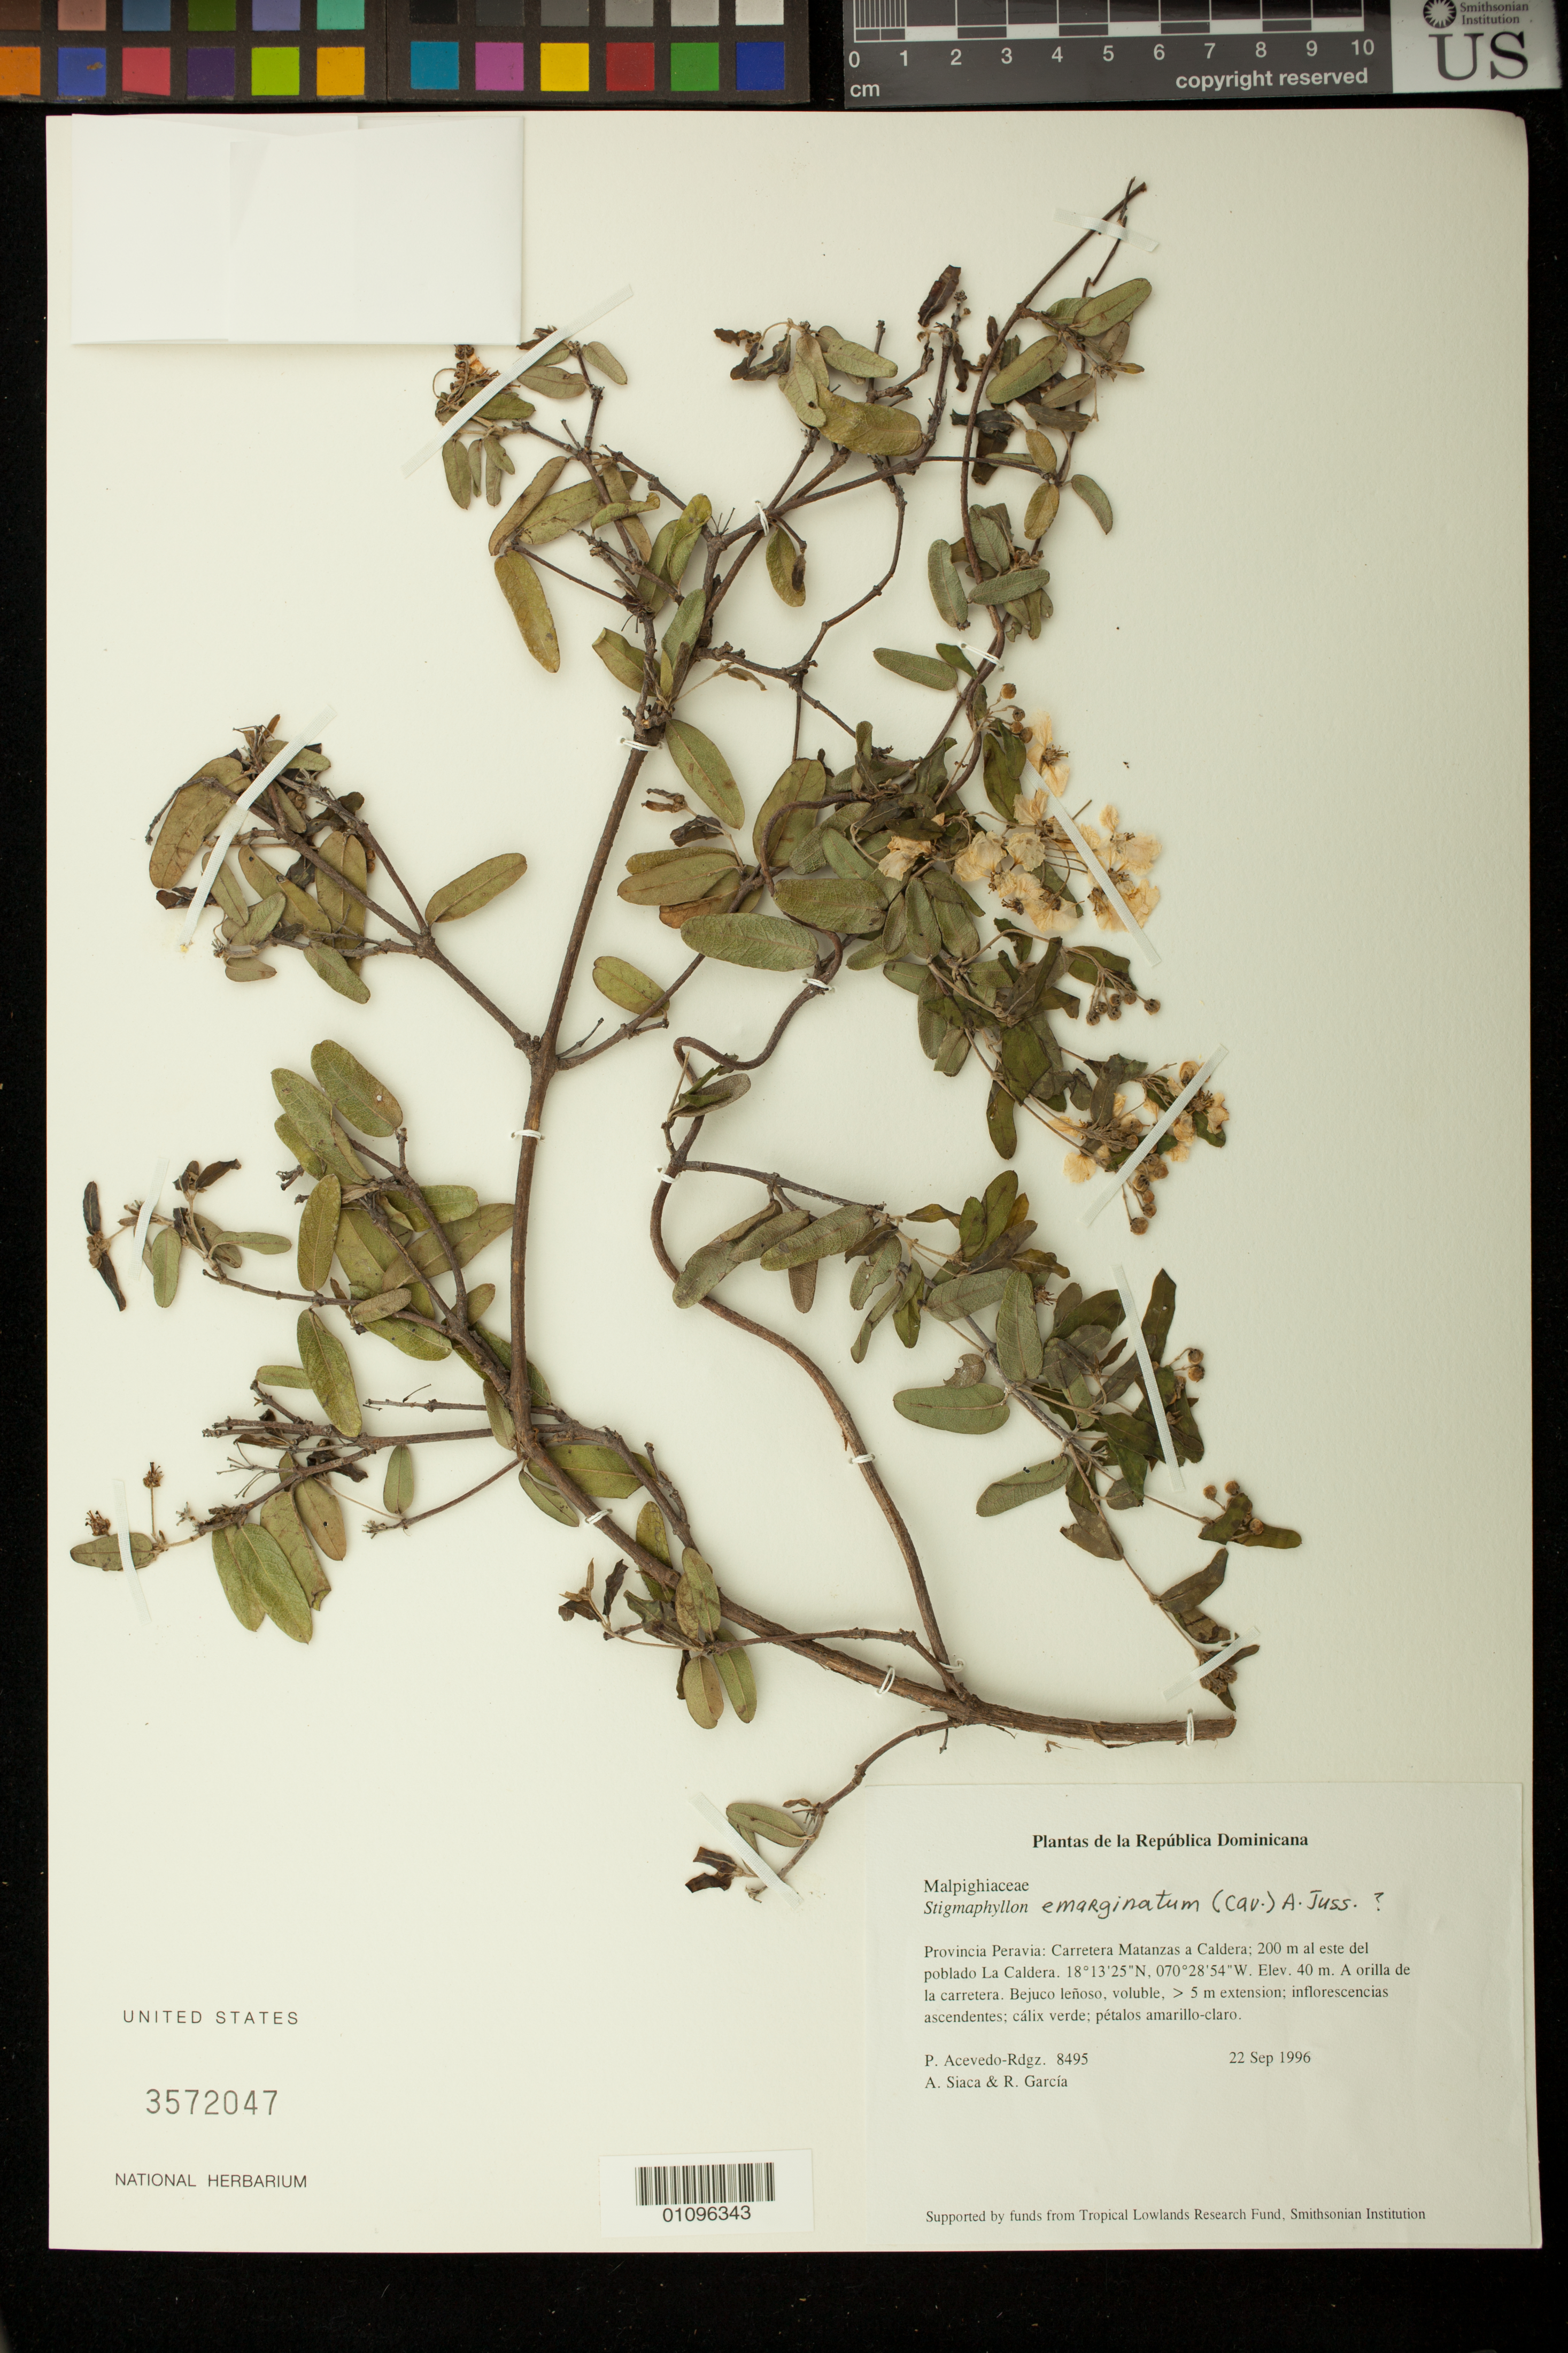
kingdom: Plantae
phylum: Tracheophyta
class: Magnoliopsida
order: Malpighiales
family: Malpighiaceae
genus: Stigmaphyllon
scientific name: Stigmaphyllon emarginatum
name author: (Cav.) A. Juss.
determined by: Acevedo-Rodríguez, P., (BOT), Smithsonian Institution - National Museum of Natural History (UNITED STATES)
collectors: P. Acevedo-Rodr., A. Siaca & R. G. García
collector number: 8495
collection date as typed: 22 Sep 1996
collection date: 1996-09-22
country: Dominican Republic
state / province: Peravia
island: Hispaniola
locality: Carretera Matanzas a Caldera; 200 m al este del poblado La Caldera.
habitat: A orilla de la carretera.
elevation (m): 40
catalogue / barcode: US 3572047